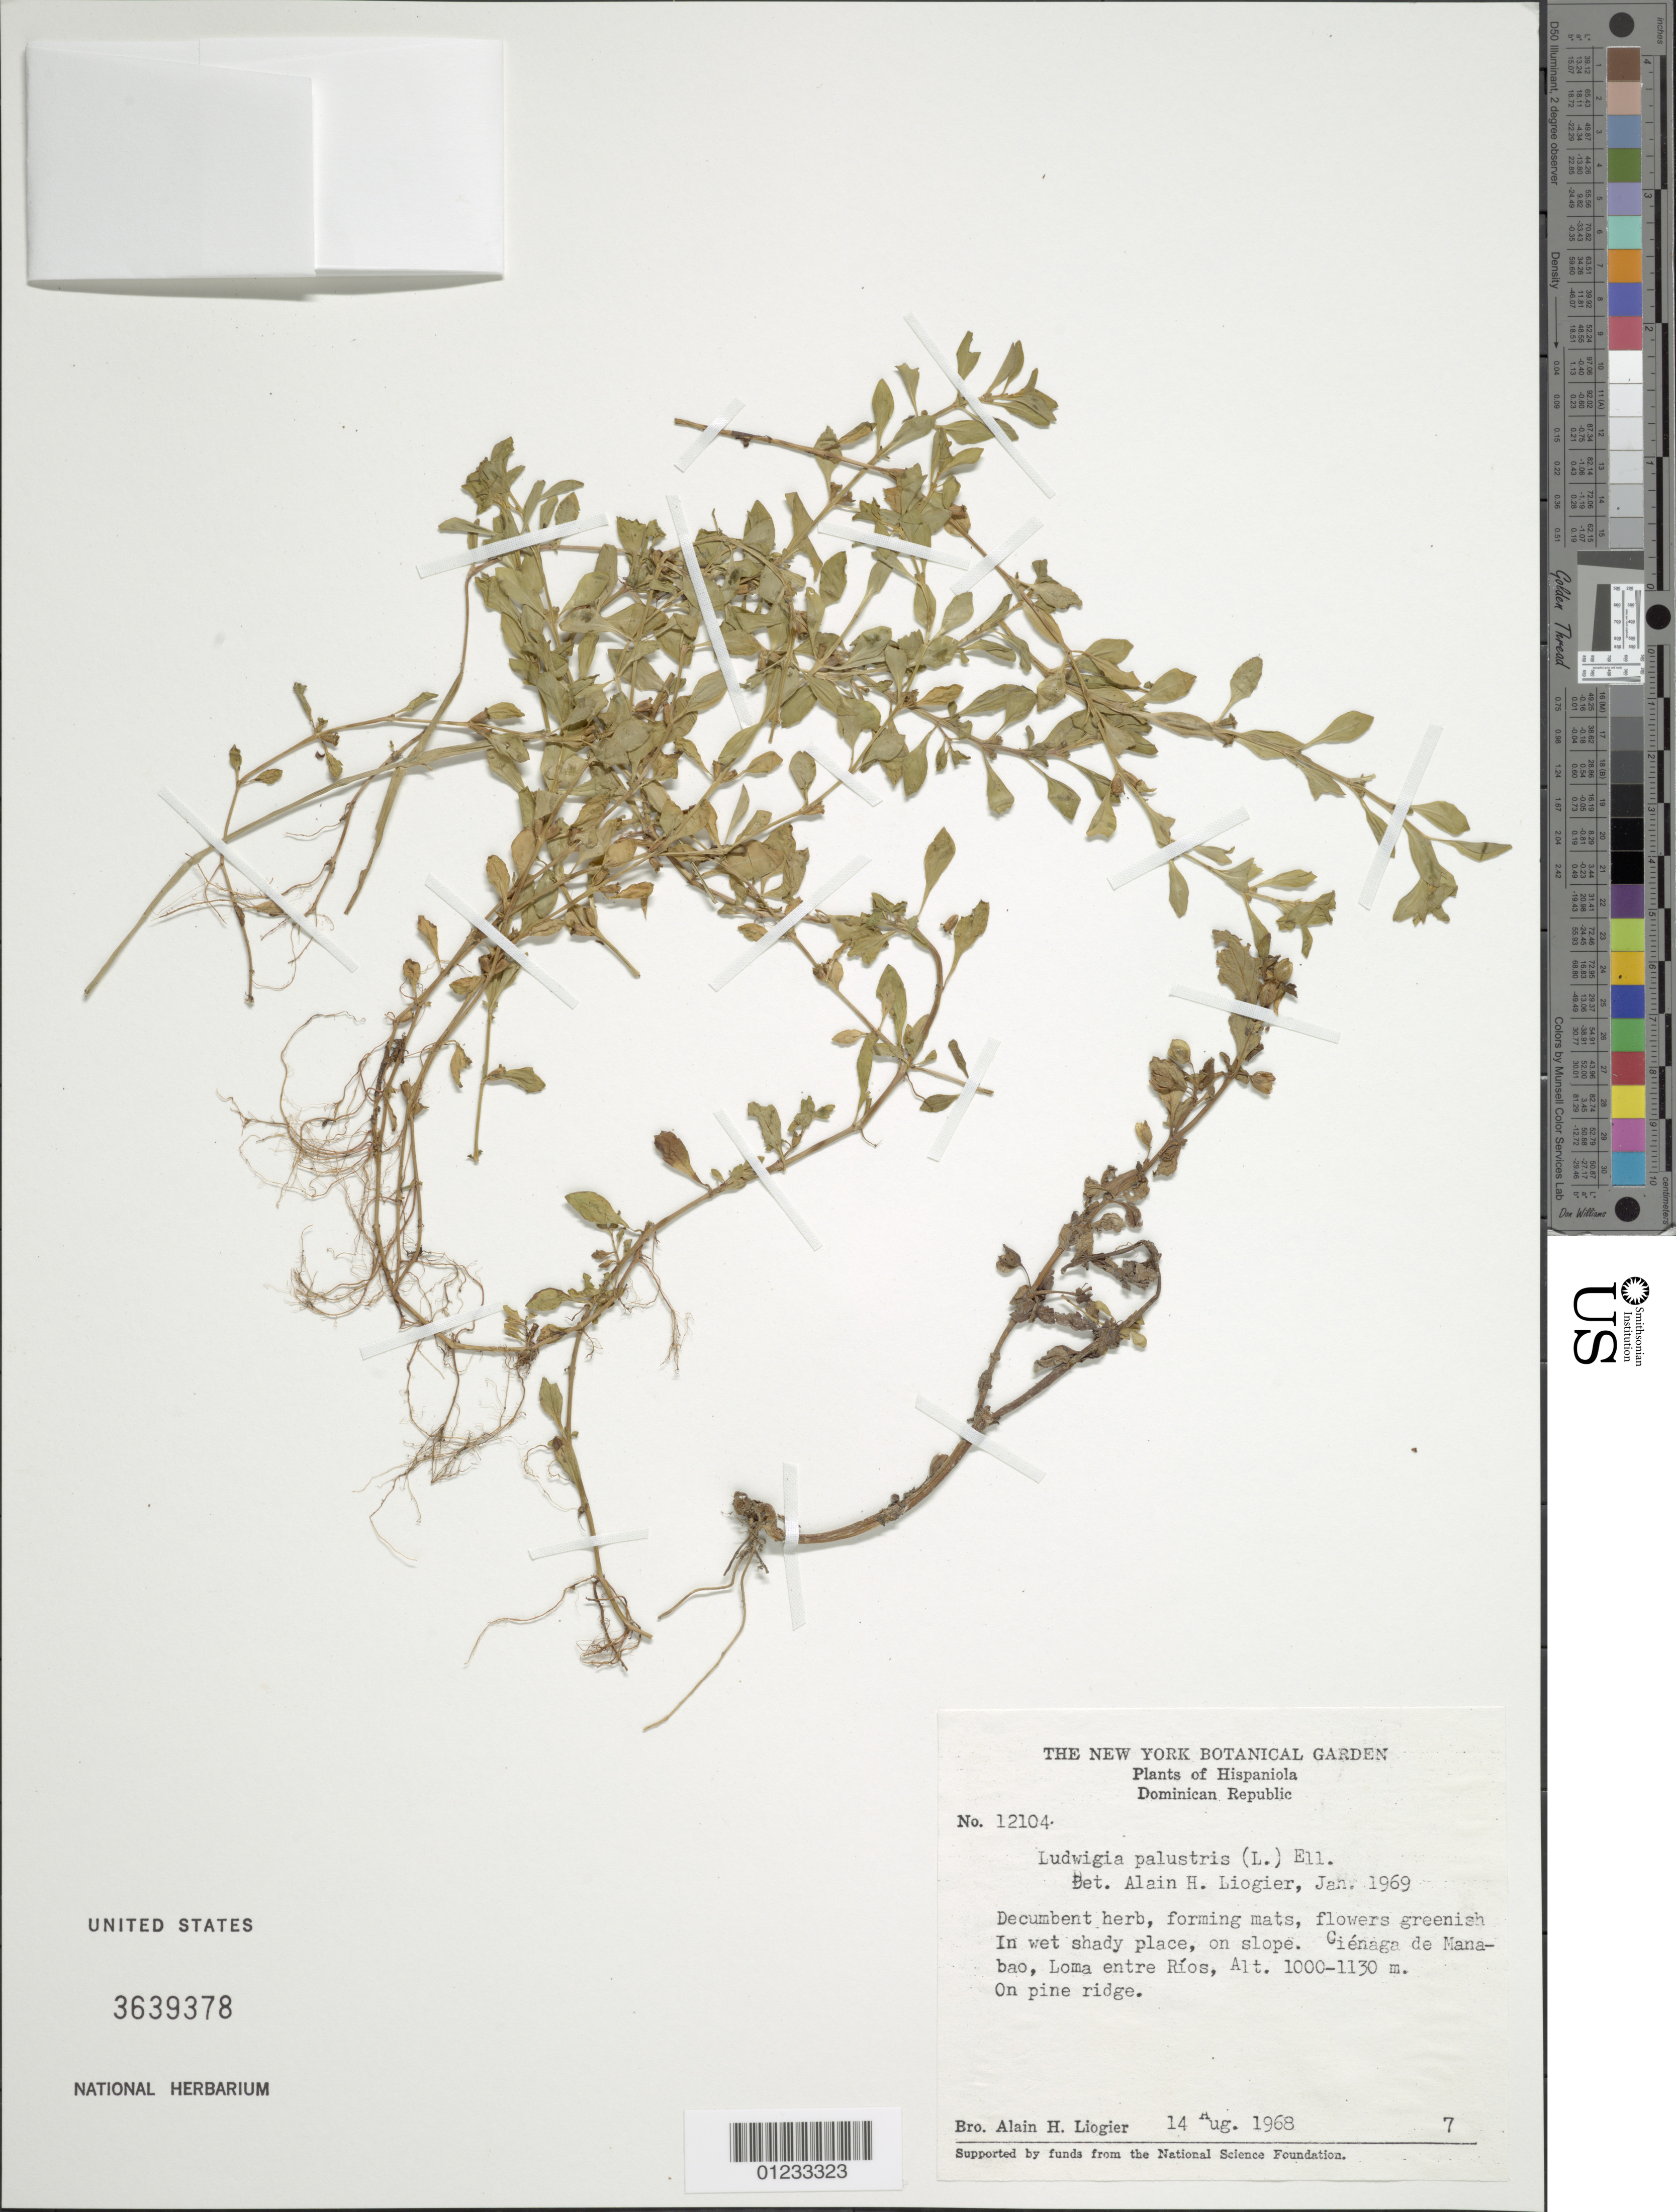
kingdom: Plantae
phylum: Tracheophyta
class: Magnoliopsida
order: Myrtales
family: Onagraceae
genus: Ludwigia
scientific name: Ludwigia palustris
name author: (L.) Elliott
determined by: Liogier, Alain H.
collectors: A. H. Liogier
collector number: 12104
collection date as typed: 14 Aug 1968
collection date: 1968-08-14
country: Dominican Republic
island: Hispaniola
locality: Ciénaga de Manabao, Jarabacoa; Loma entre Ríos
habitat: Wet shady places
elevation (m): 1000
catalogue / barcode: US 3639378